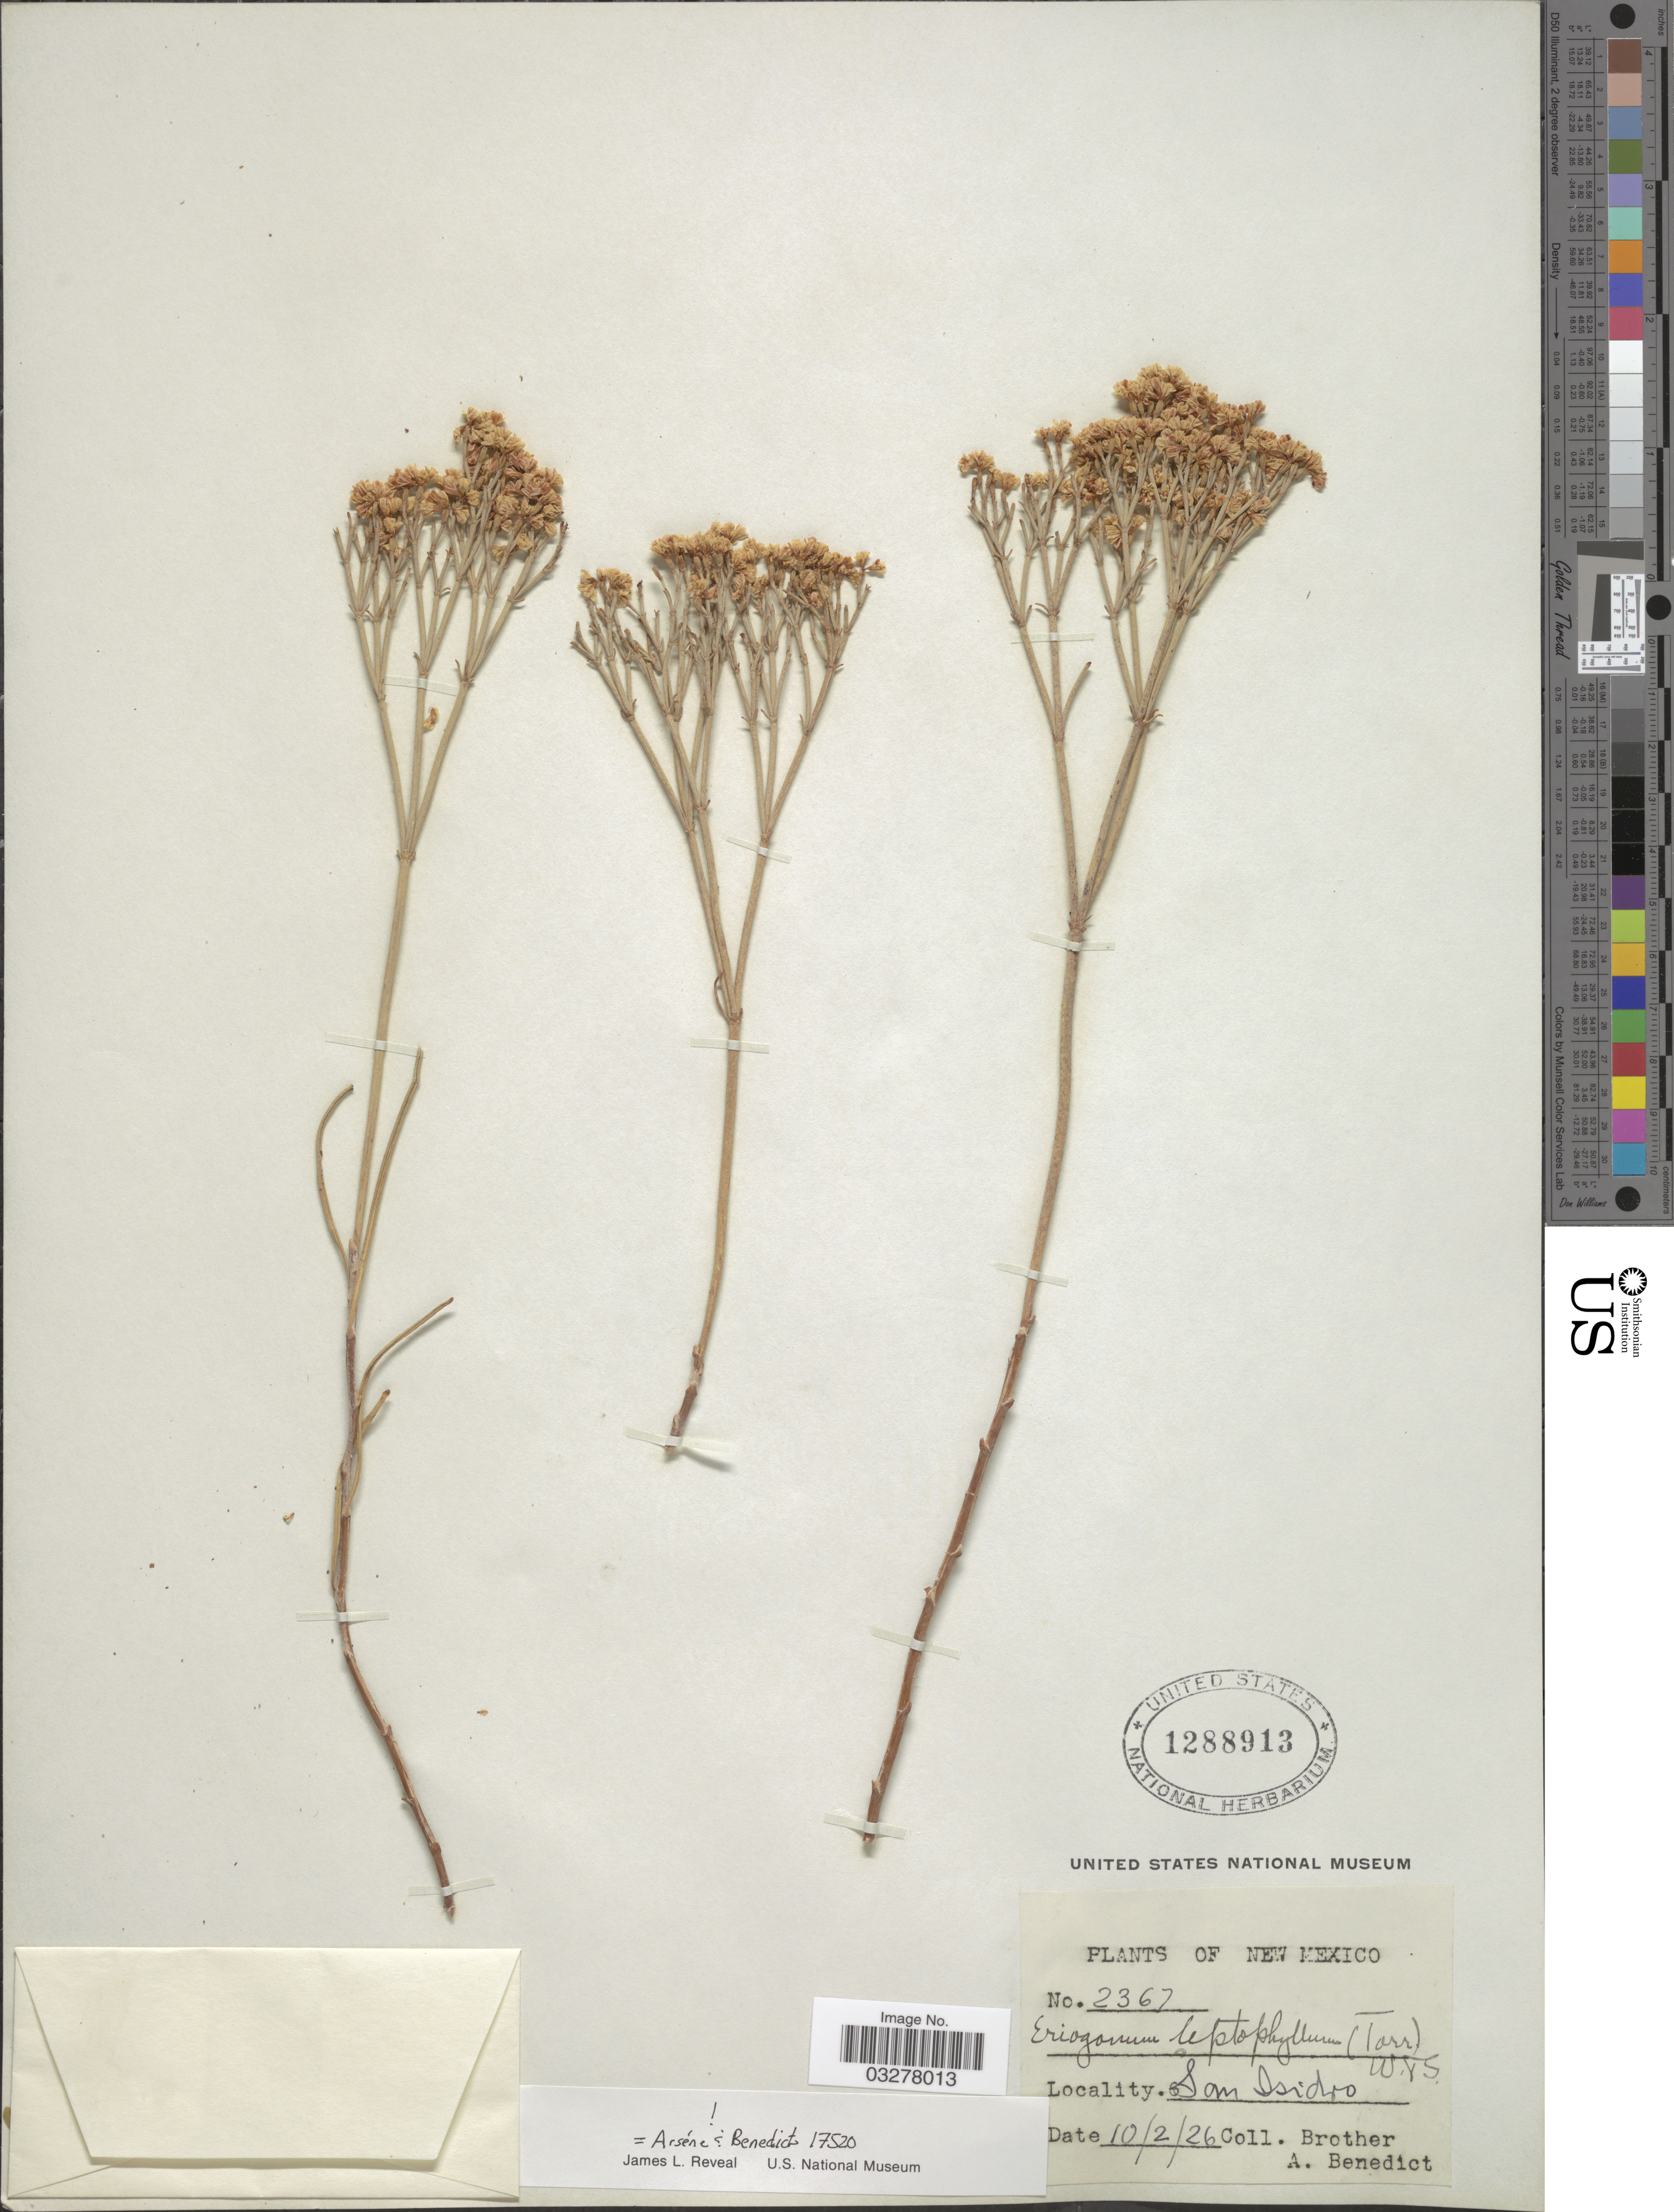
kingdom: Plantae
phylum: Tracheophyta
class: Magnoliopsida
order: Caryophyllales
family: Polygonaceae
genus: Eriogonum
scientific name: Eriogonum leptophyllum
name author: (Torr.) Wooton & Standl.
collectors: Bro. Benedict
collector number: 2367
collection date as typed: Transcribed d/m/y: 2/10/26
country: United States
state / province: New Mexico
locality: San Isidro.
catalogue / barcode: US 1288913